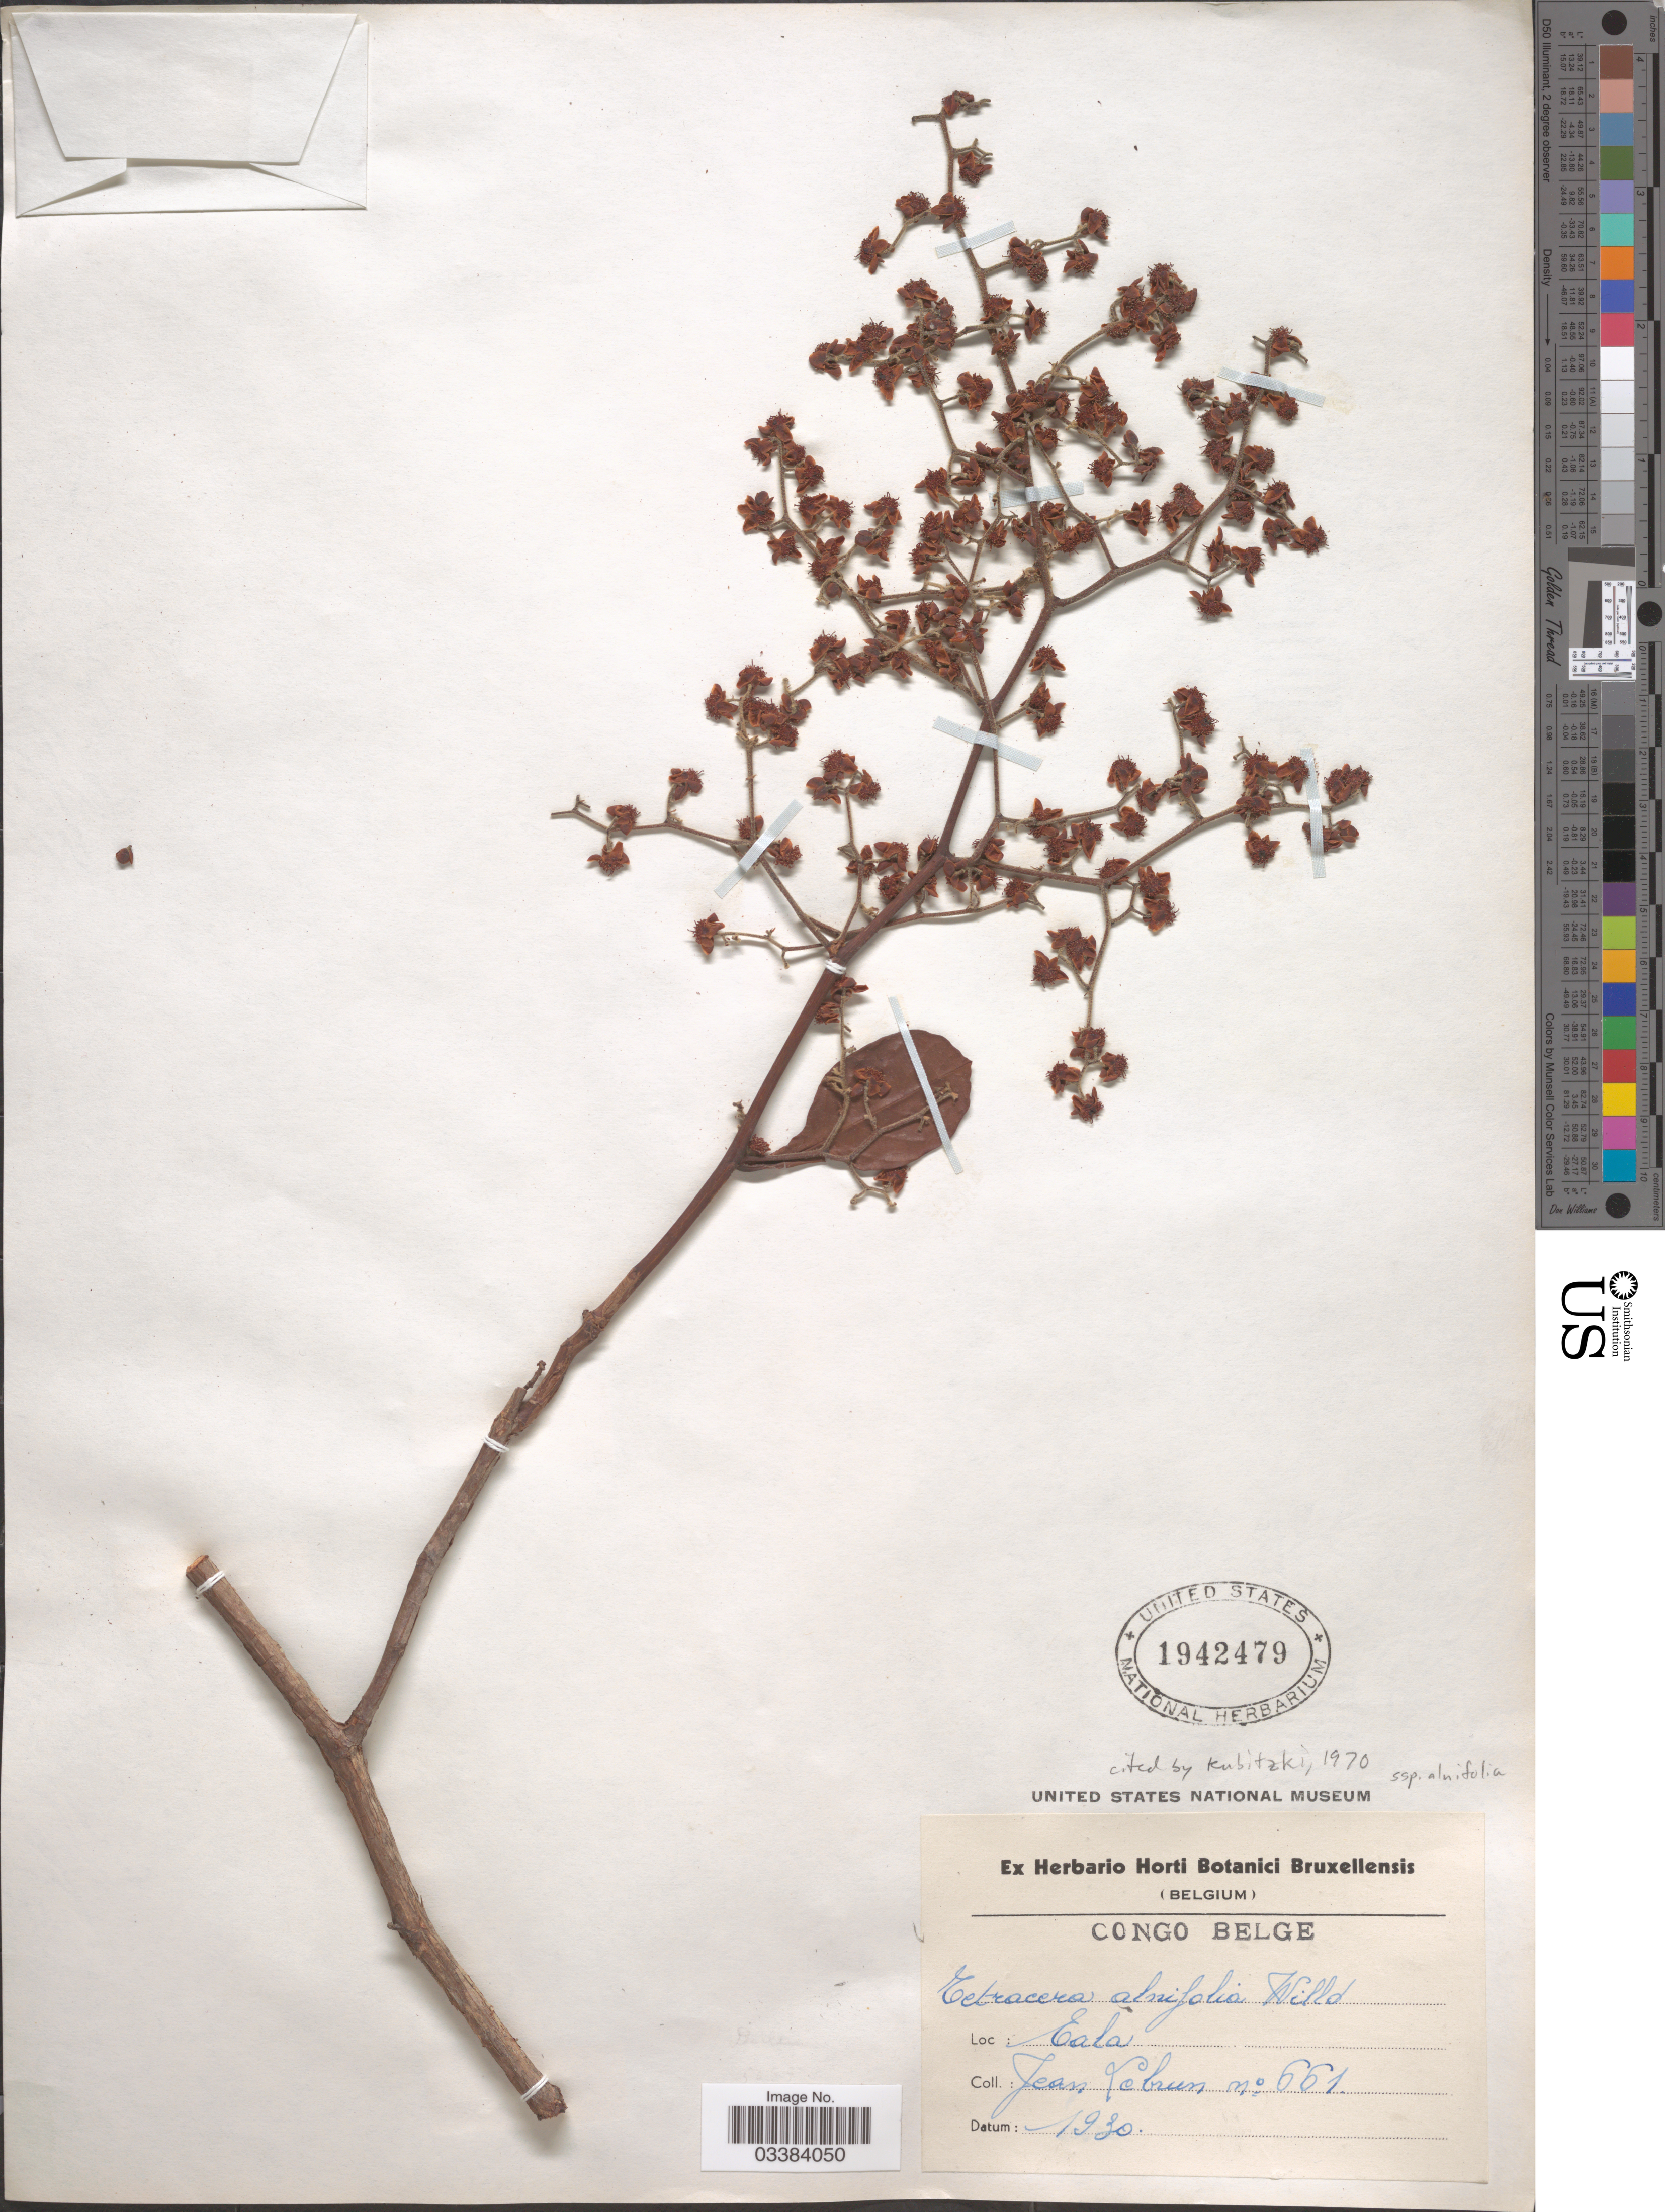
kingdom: Plantae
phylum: Tracheophyta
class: Magnoliopsida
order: Dilleniales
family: Dilleniaceae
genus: Tetracera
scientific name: Tetracera alnifolia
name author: Willd.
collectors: J. A. Lebrun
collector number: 661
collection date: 1930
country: Congo, Democratic Republic of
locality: Congo Belge. Eala.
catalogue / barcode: US 1942479